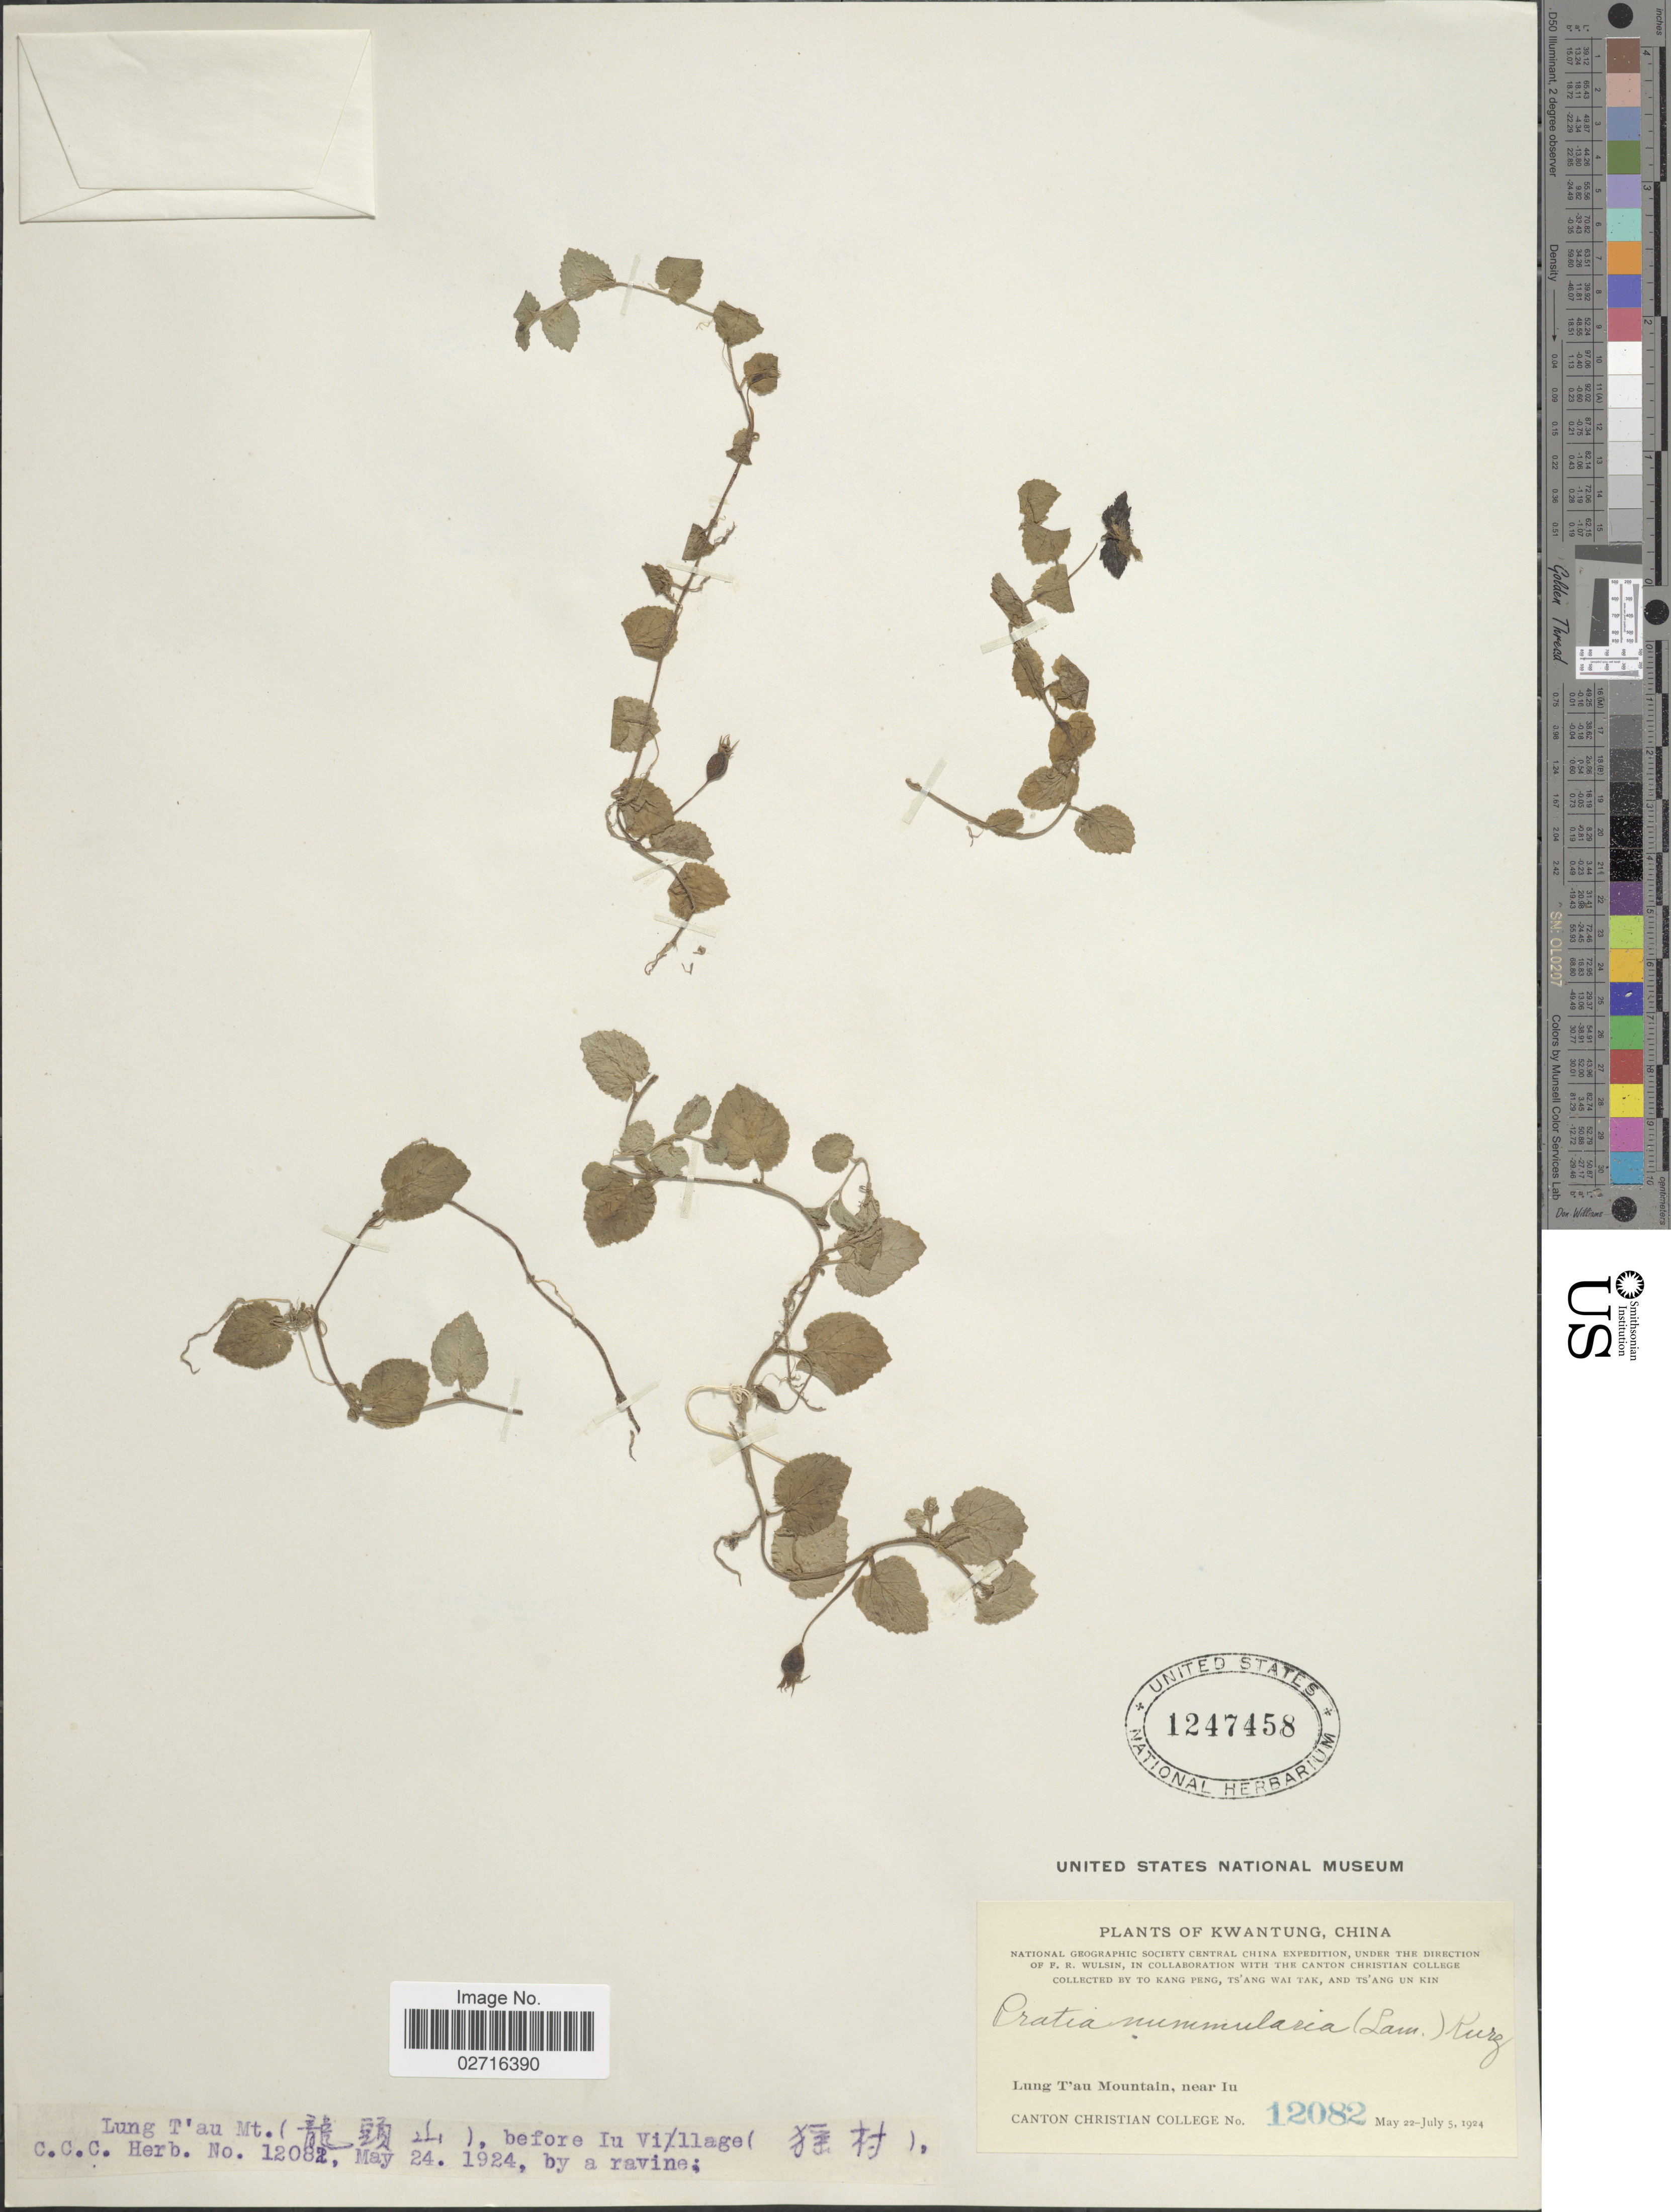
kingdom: Plantae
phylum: Tracheophyta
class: Magnoliopsida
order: Asterales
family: Campanulaceae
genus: Pratia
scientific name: Pratia nummularia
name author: (Lam.) A. Braun & Asch.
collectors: Canton Christian College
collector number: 12082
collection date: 1924-05-24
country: China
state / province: Guangdong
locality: Kwangtung, Lung T'au Mountain, near Iu, Lung T'au Mt, before Iu Village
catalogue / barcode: US 1247458